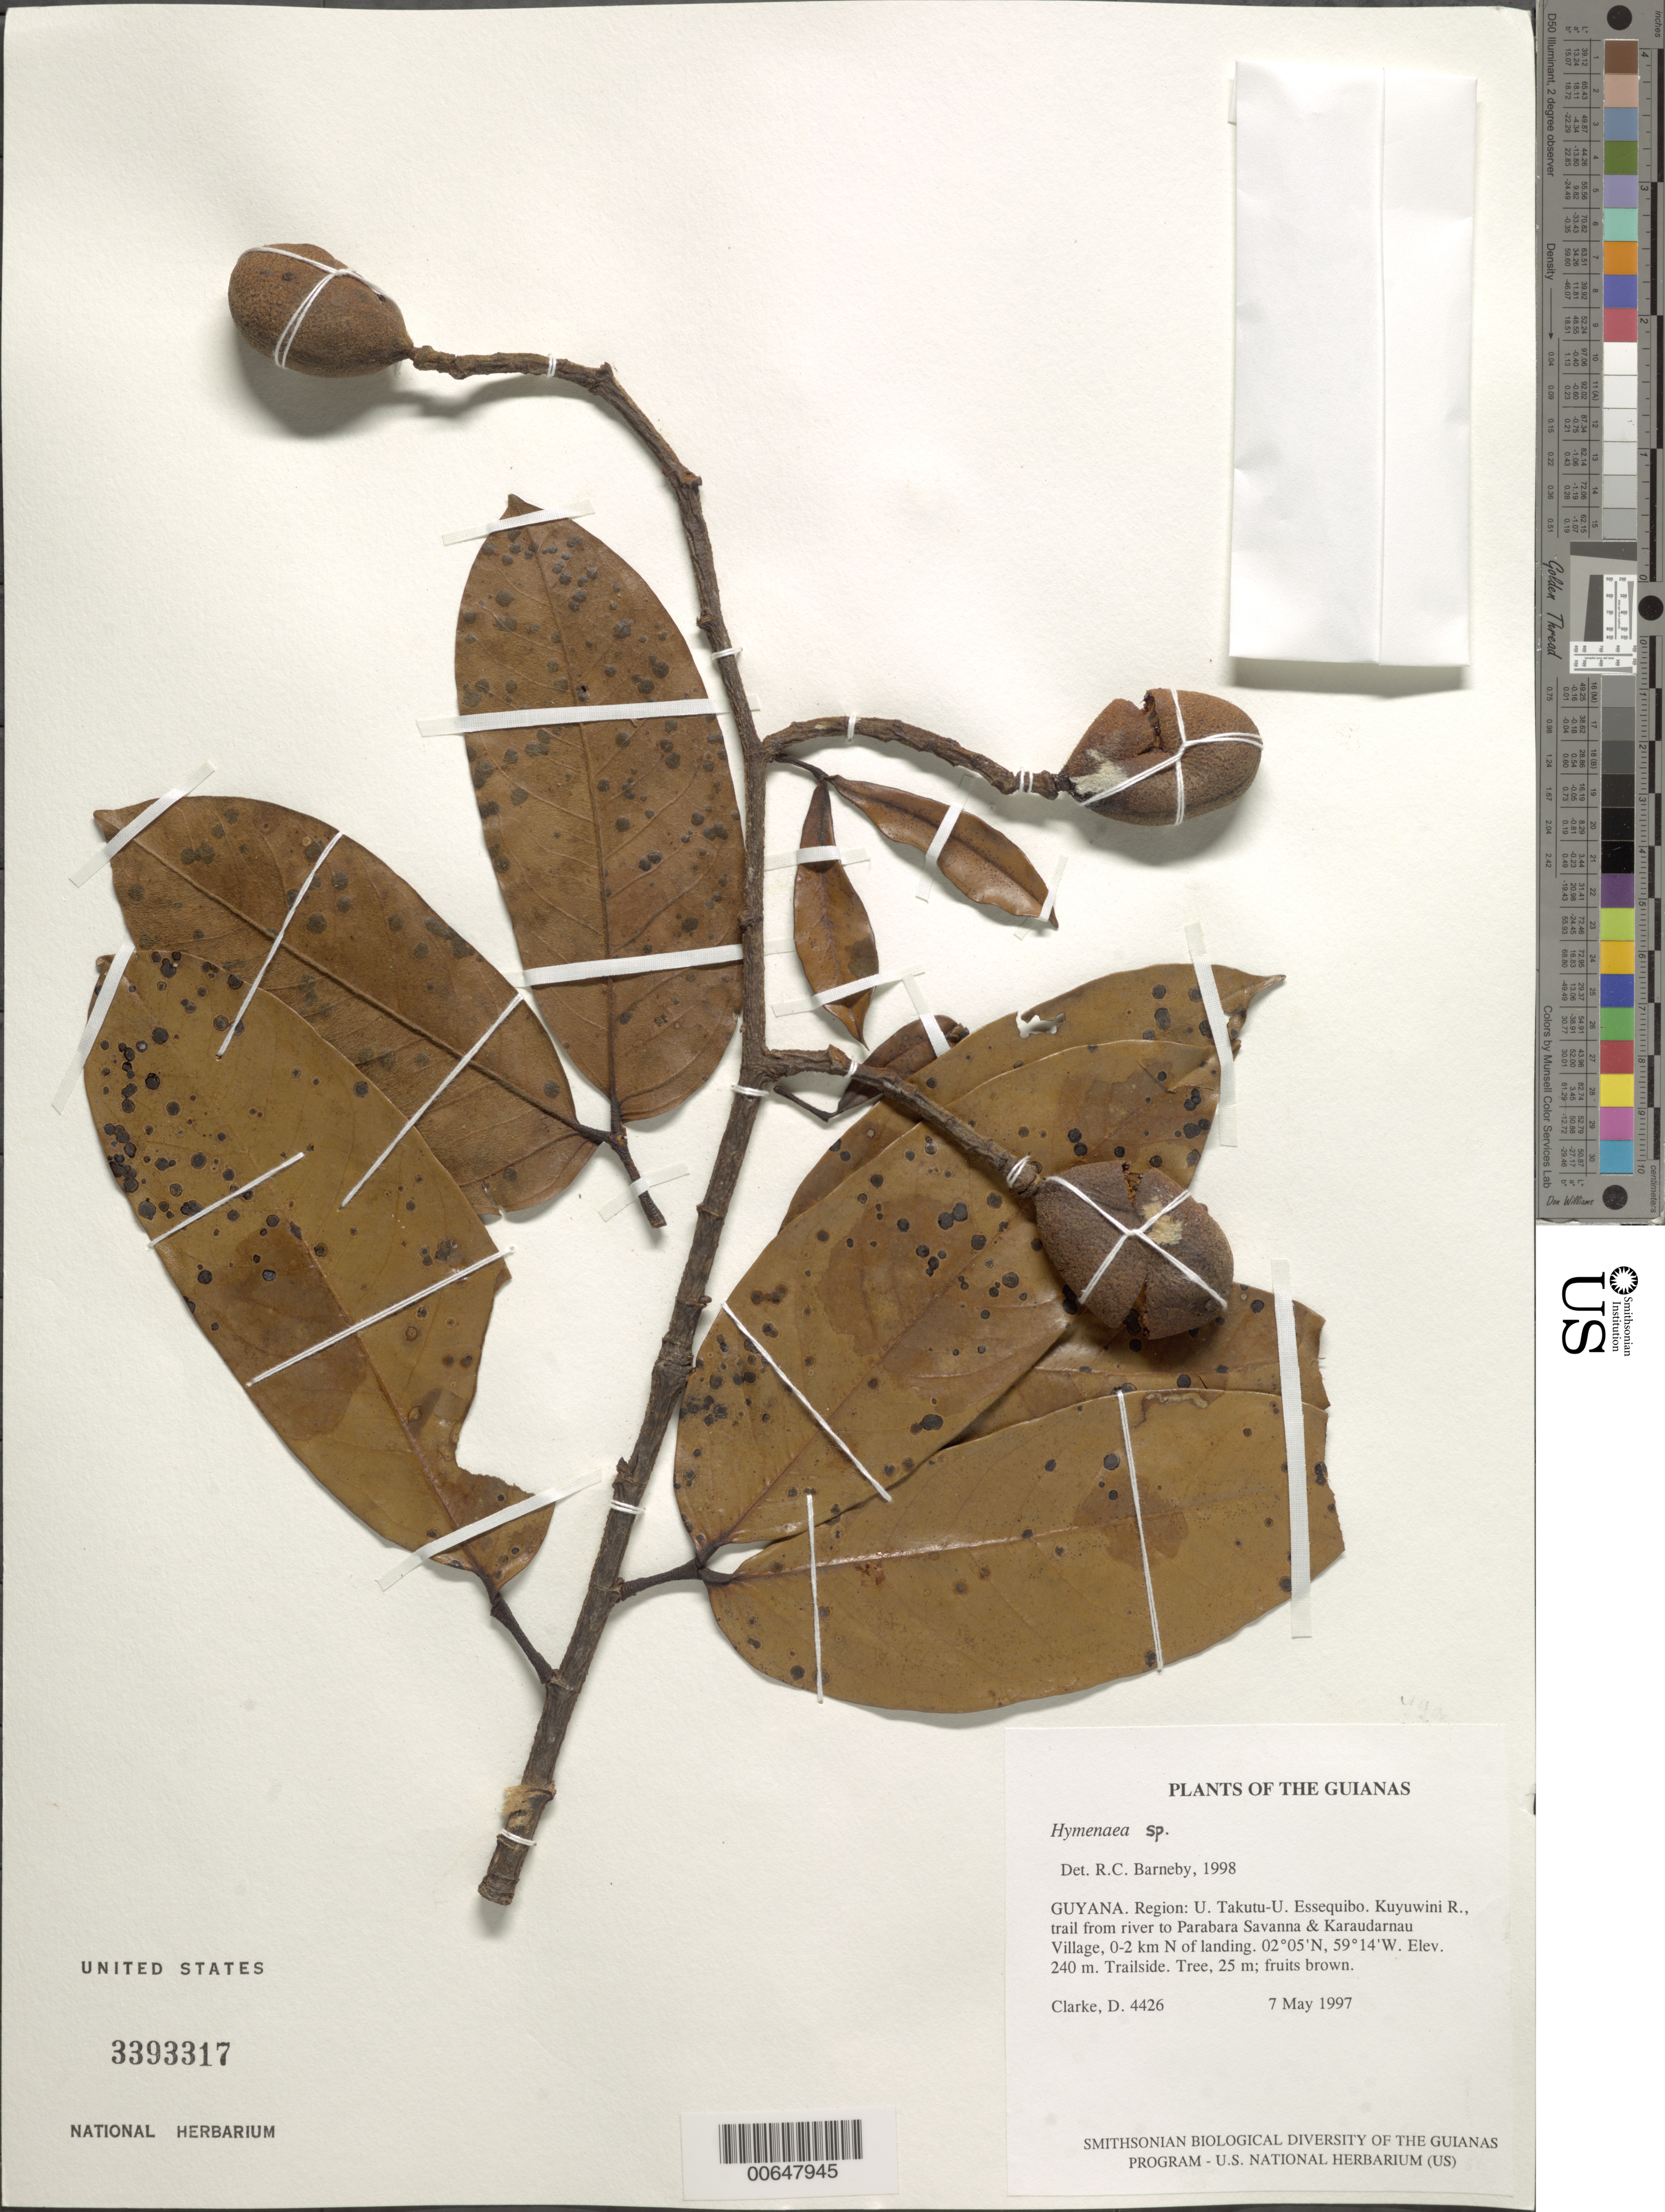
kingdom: Plantae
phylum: Tracheophyta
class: Magnoliopsida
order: Fabales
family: Fabaceae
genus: Hymenaea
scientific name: Hymenaea sp.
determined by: Barneby, Rupert C., (NY)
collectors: H. D. Clarke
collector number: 4426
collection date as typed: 7 May 1997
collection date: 1997-05-07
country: Guyana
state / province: U. Takutu-U. Essequibo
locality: Kuyuwini R., trail from river to Parabara Savanna & Karaudarnau Village, 0-2 km N of landing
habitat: Trailside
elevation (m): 240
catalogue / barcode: US 3393317